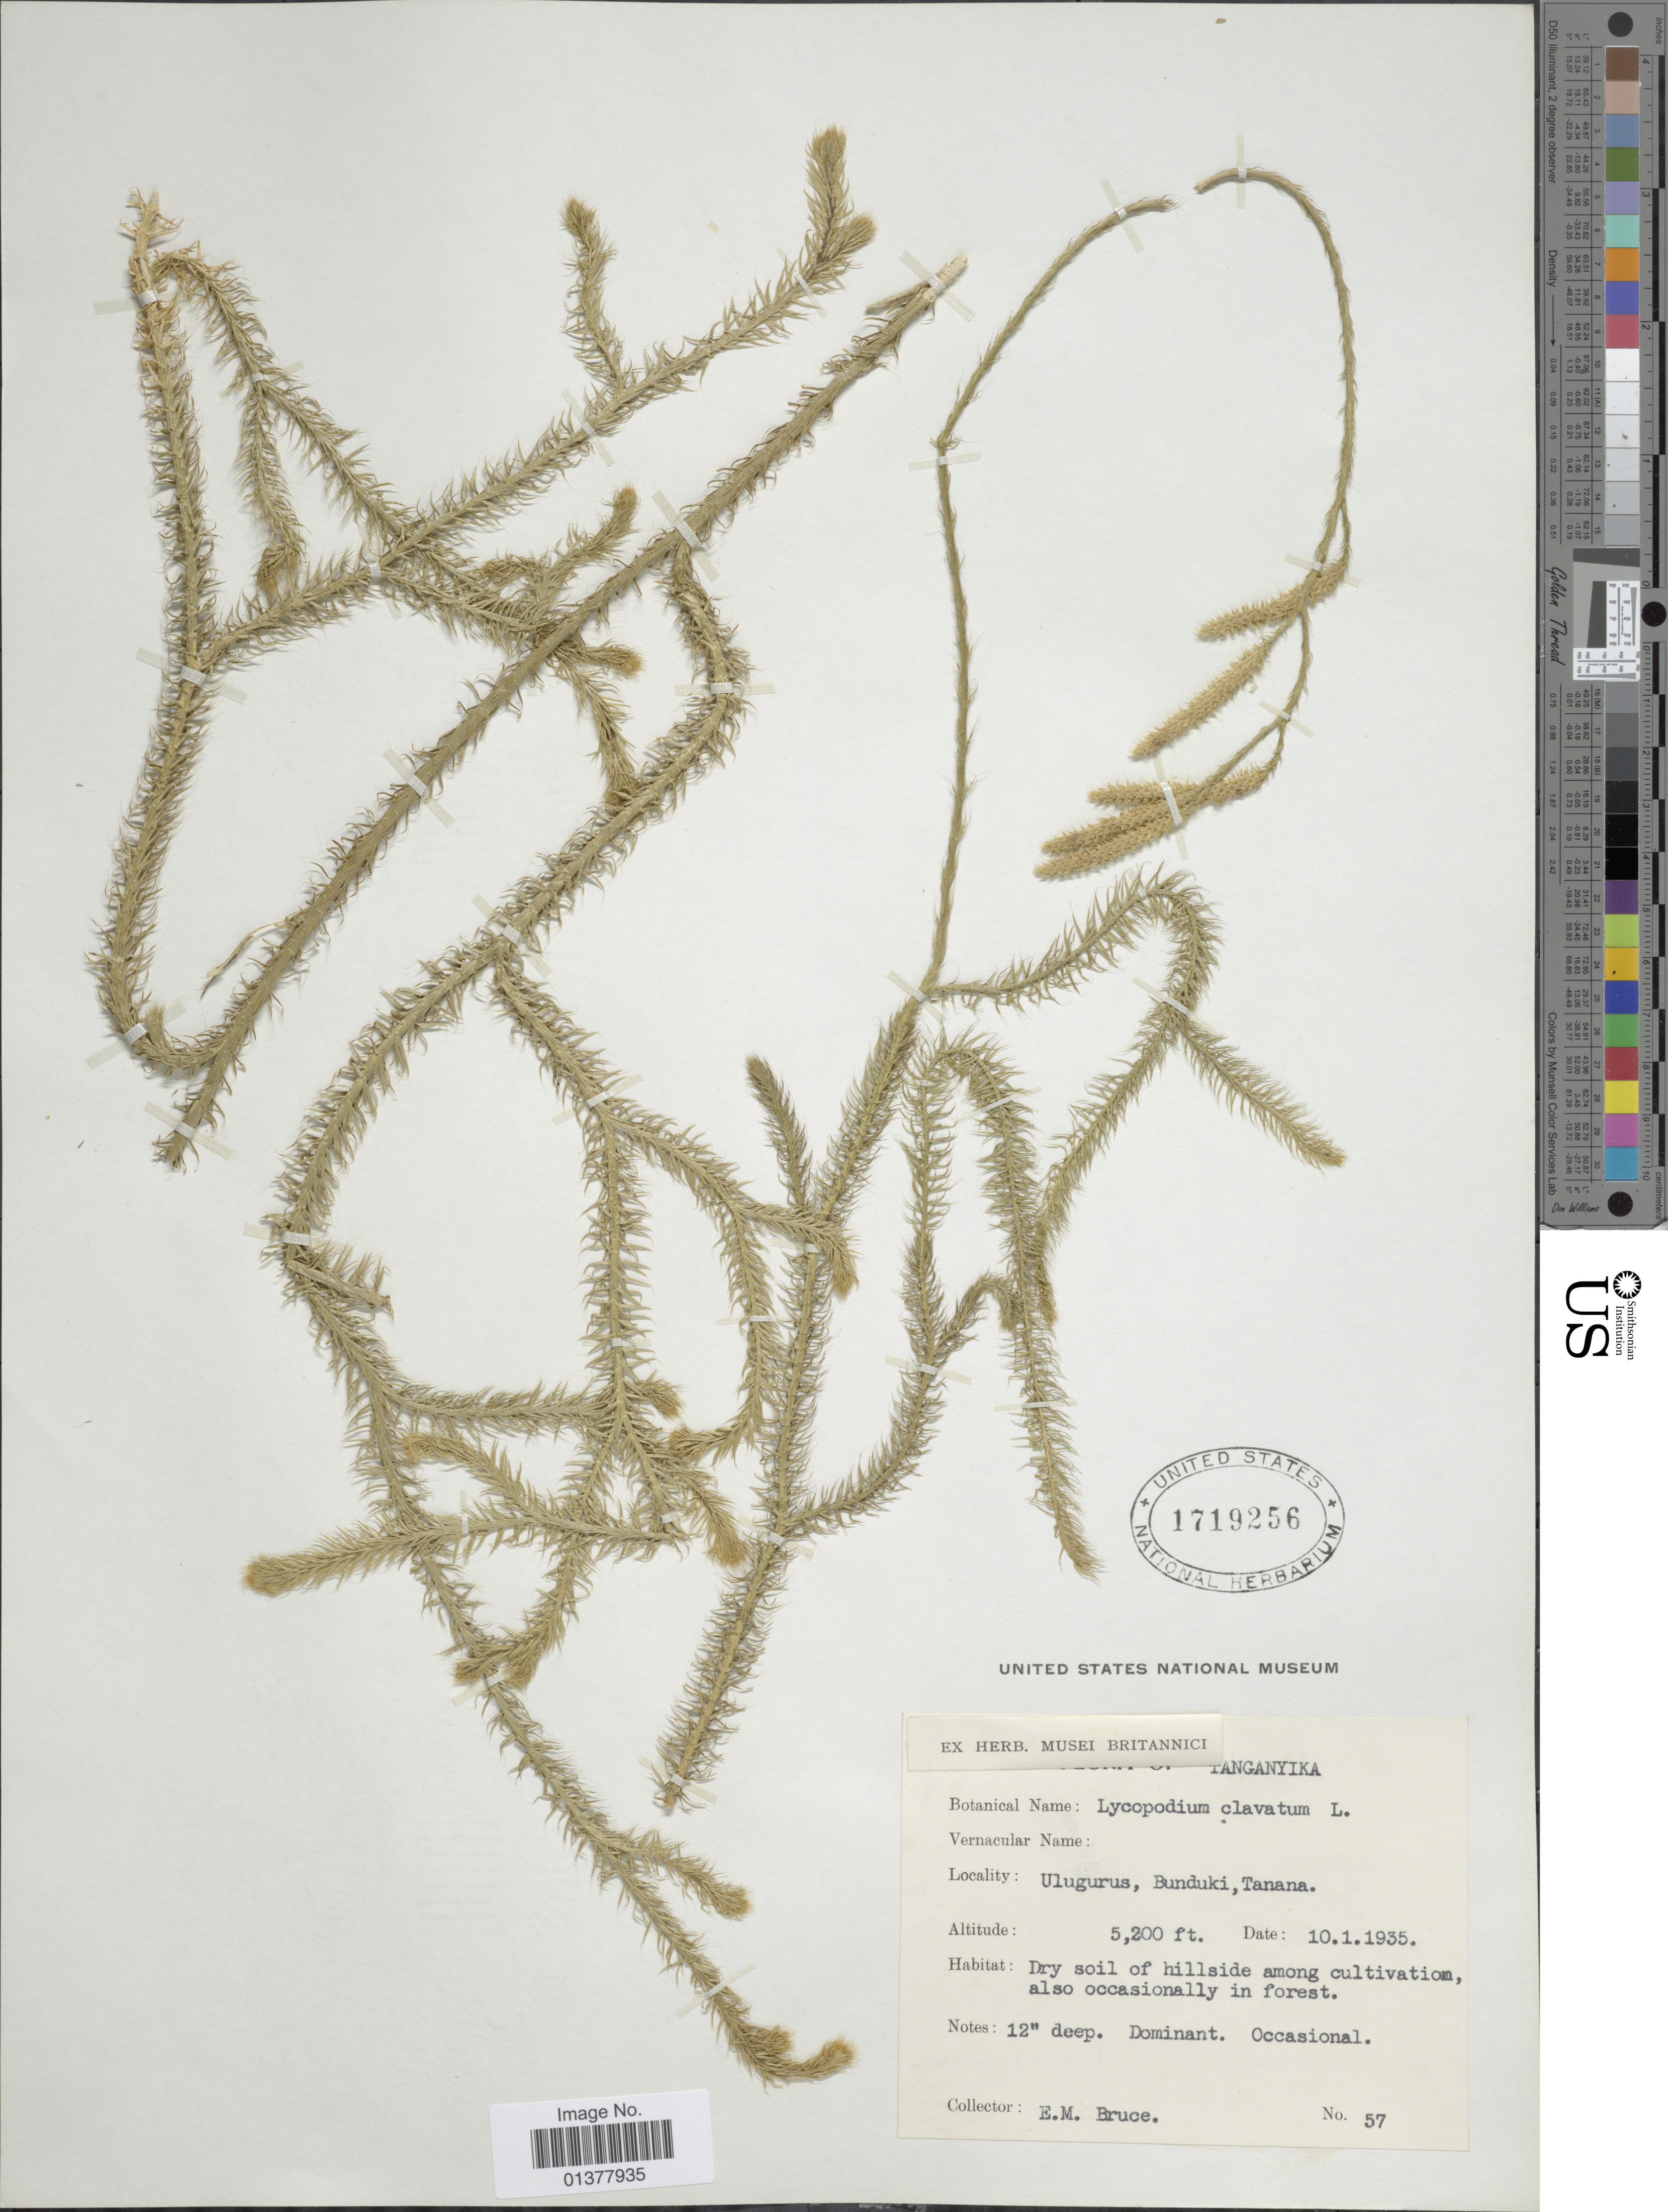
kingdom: Plantae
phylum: Tracheophyta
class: Lycopodiopsida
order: Lycopodiales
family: Lycopodiaceae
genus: Lycopodium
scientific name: Lycopodium clavatum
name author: L.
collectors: E. Bruce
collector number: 57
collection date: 1935-01-10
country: Tanzania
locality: Tangayika, Ulugurus, Bundiki, Tanana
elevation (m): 1585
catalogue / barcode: US 1719256